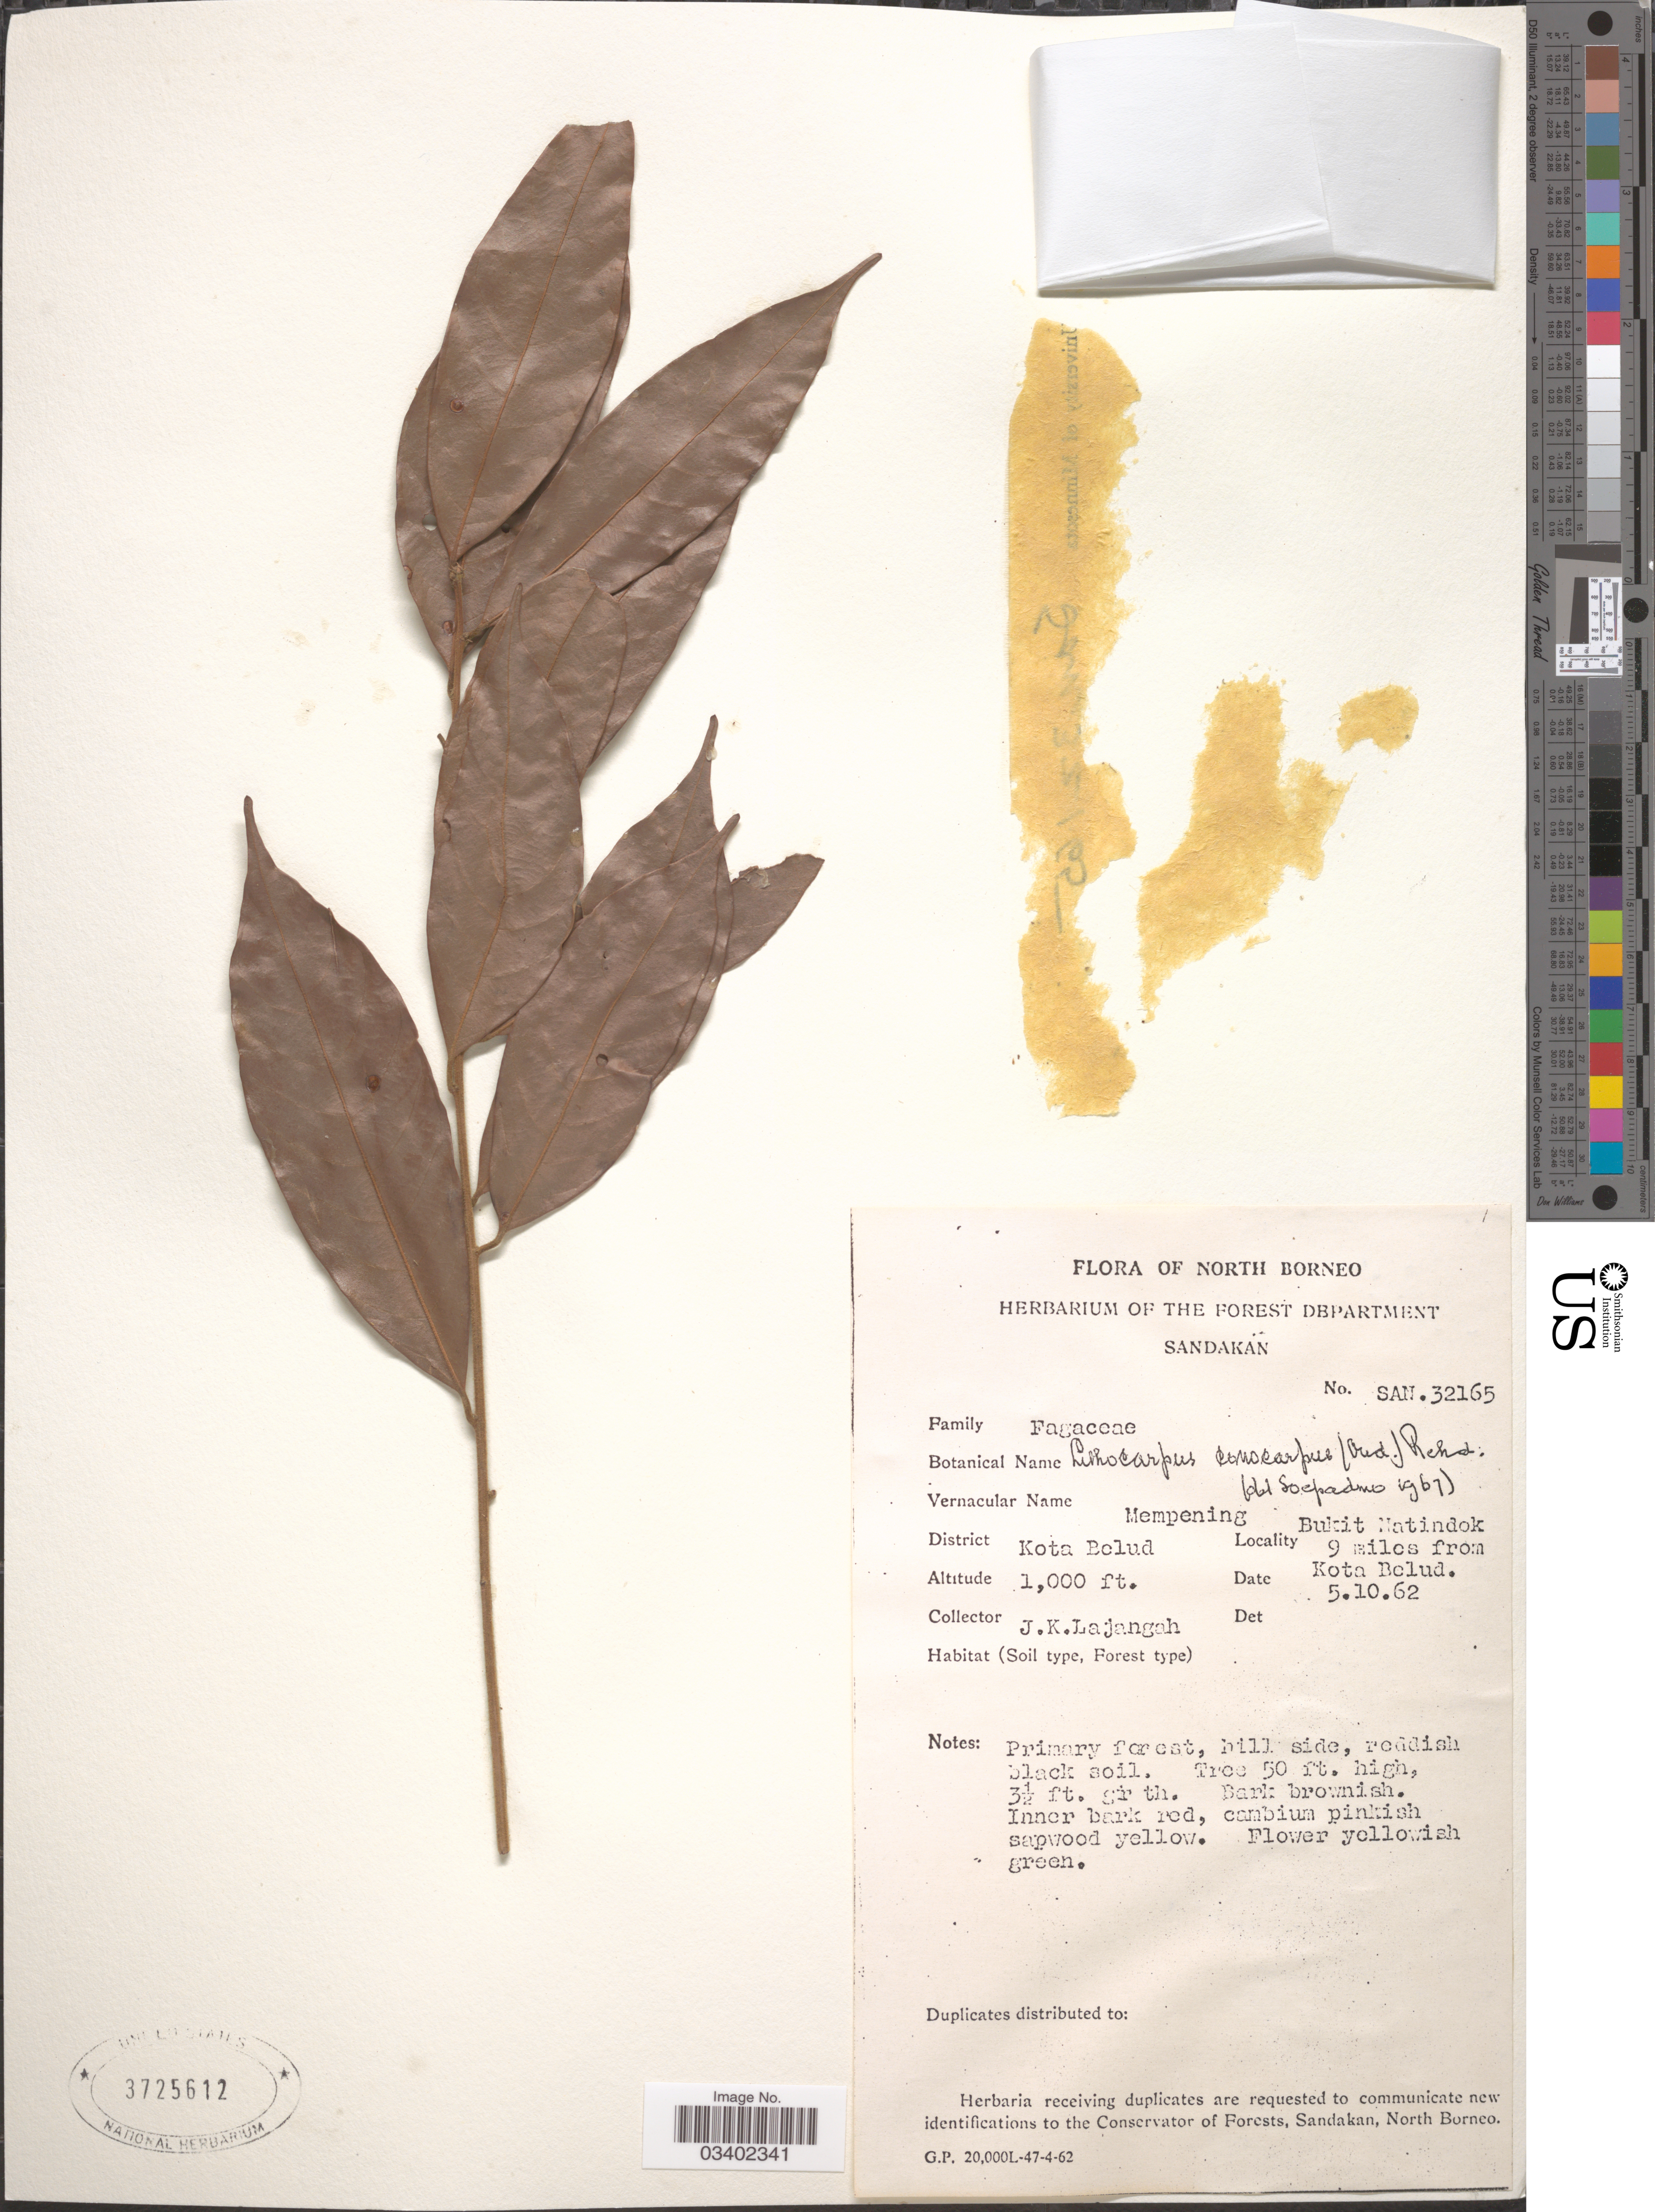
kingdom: Plantae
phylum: Tracheophyta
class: Magnoliopsida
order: Fagales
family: Fagaceae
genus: Lithocarpus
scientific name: Lithocarpus conocarpus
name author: (Oudem.) Rehder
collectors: J.K. Lajangah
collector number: SAN.32165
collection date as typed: Transcribed d/m/y: 5/10/62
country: Malaysia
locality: North Borneo. District Kota Belud. Bukit Natindok 9 miles from Kota Belud.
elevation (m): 305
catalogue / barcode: US 3725612